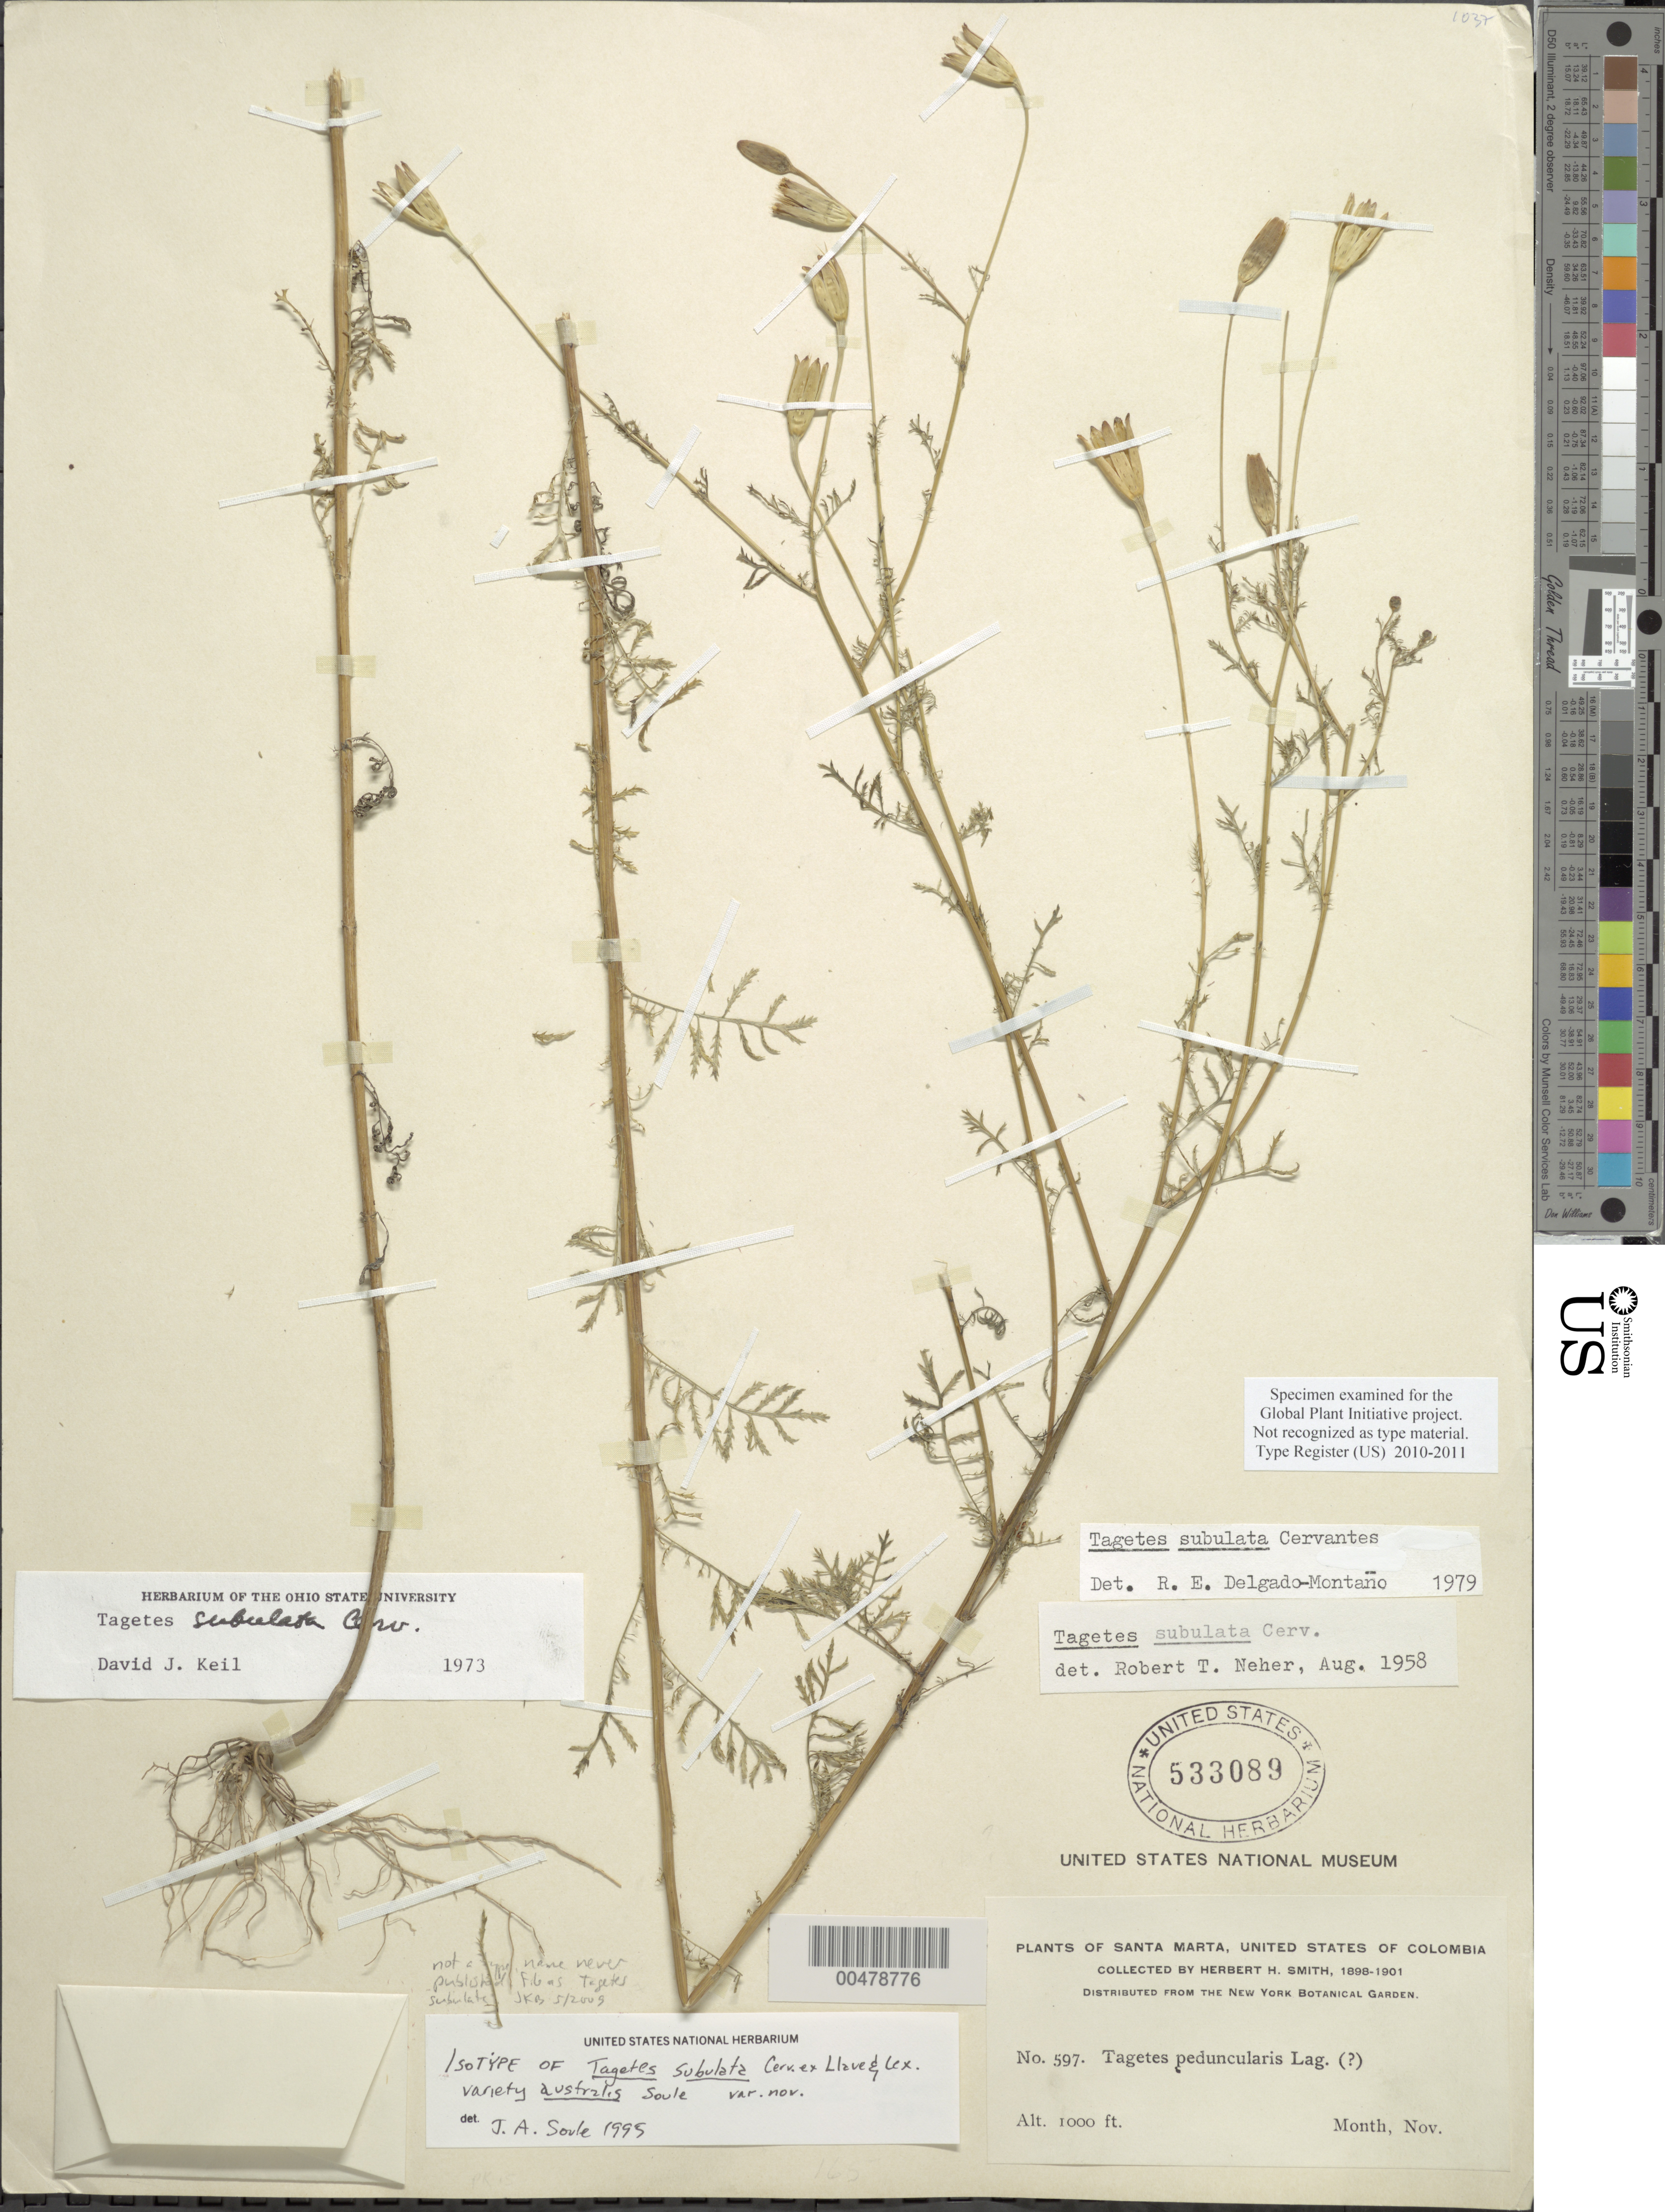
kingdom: Plantae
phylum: Tracheophyta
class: Magnoliopsida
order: Asterales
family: Asteraceae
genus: Tagetes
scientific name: Tagetes subulata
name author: Cerv.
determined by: Neher, R. T.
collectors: Herbert H. Smith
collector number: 597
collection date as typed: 1898 to -- --- 1901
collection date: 1898/1901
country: Colombia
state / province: Magdalena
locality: Santa Marta.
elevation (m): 305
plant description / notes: Annotated by J.A. Soule (1999) as an isotype of Tagetes subulata var. australis Soule, var. nov. Not a type, name never published.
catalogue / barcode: US 533089